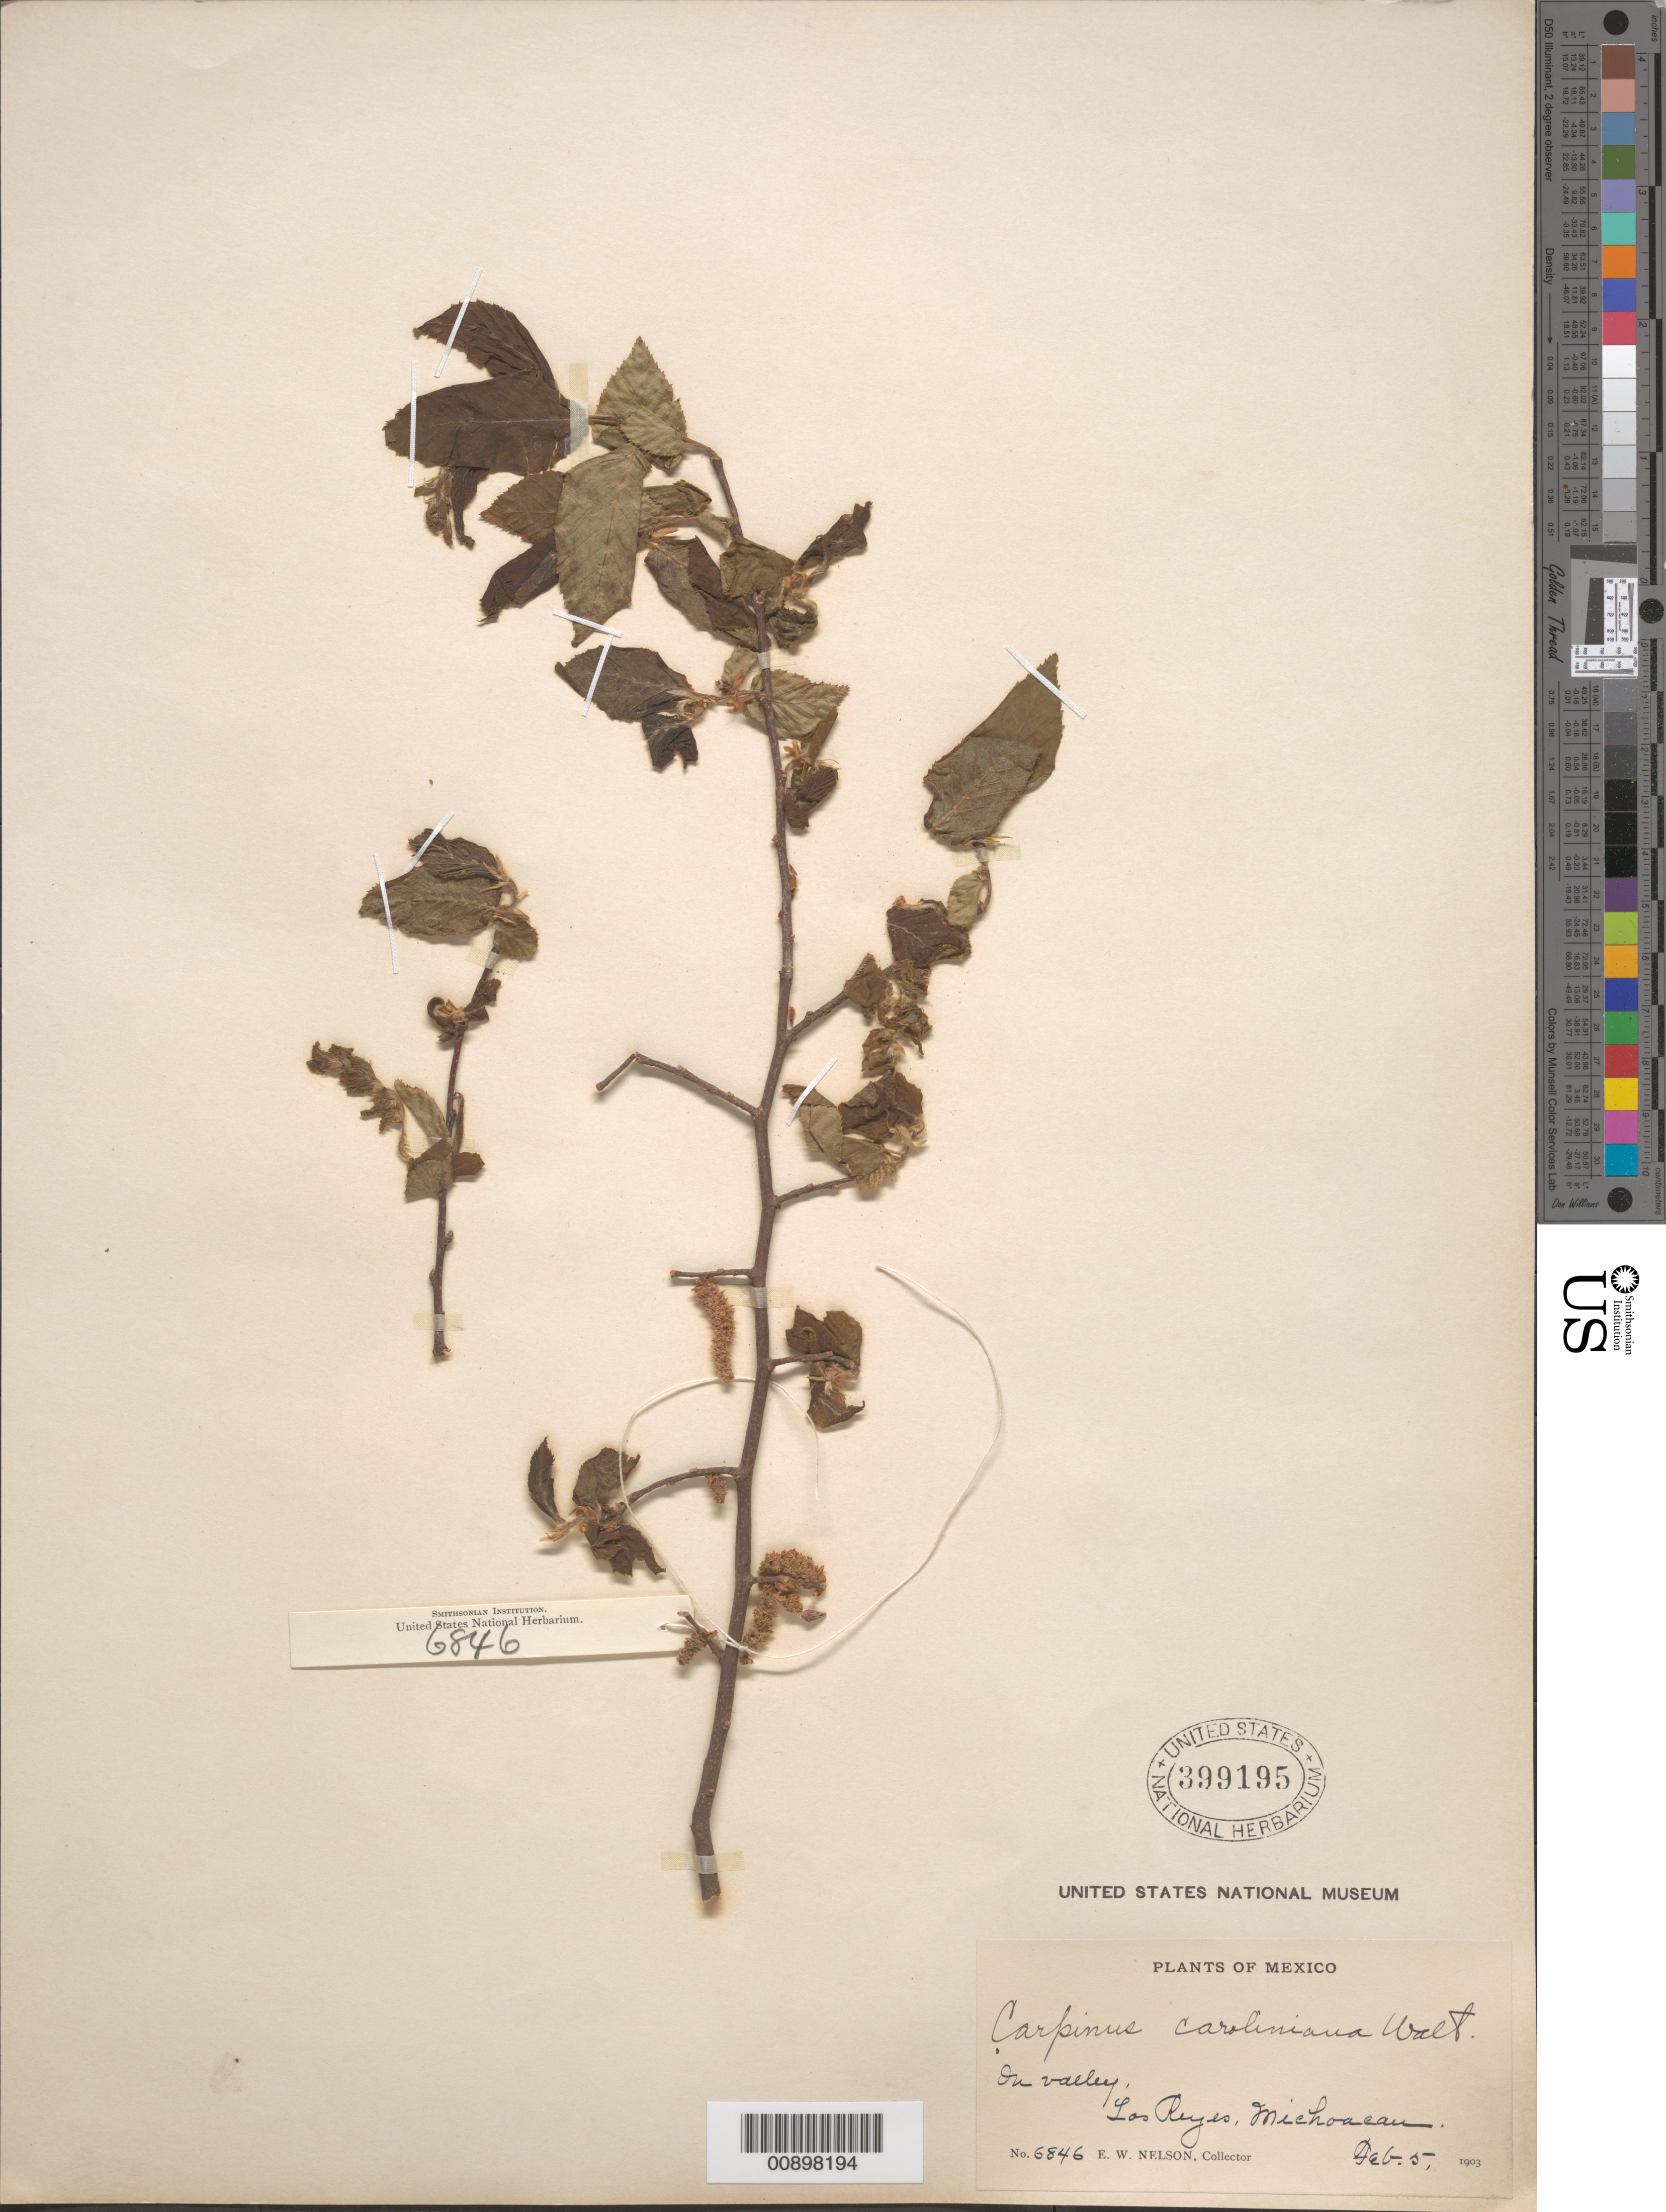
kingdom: Plantae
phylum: Tracheophyta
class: Magnoliopsida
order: Fagales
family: Betulaceae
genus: Carpinus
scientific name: Carpinus caroliniana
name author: Walter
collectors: E. W. Nelson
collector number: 6846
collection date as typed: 05 Feb 1903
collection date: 1903-02-05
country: Mexico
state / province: Michoacán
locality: Los Reyes, Michoacán.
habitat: On valley.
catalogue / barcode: US 399195